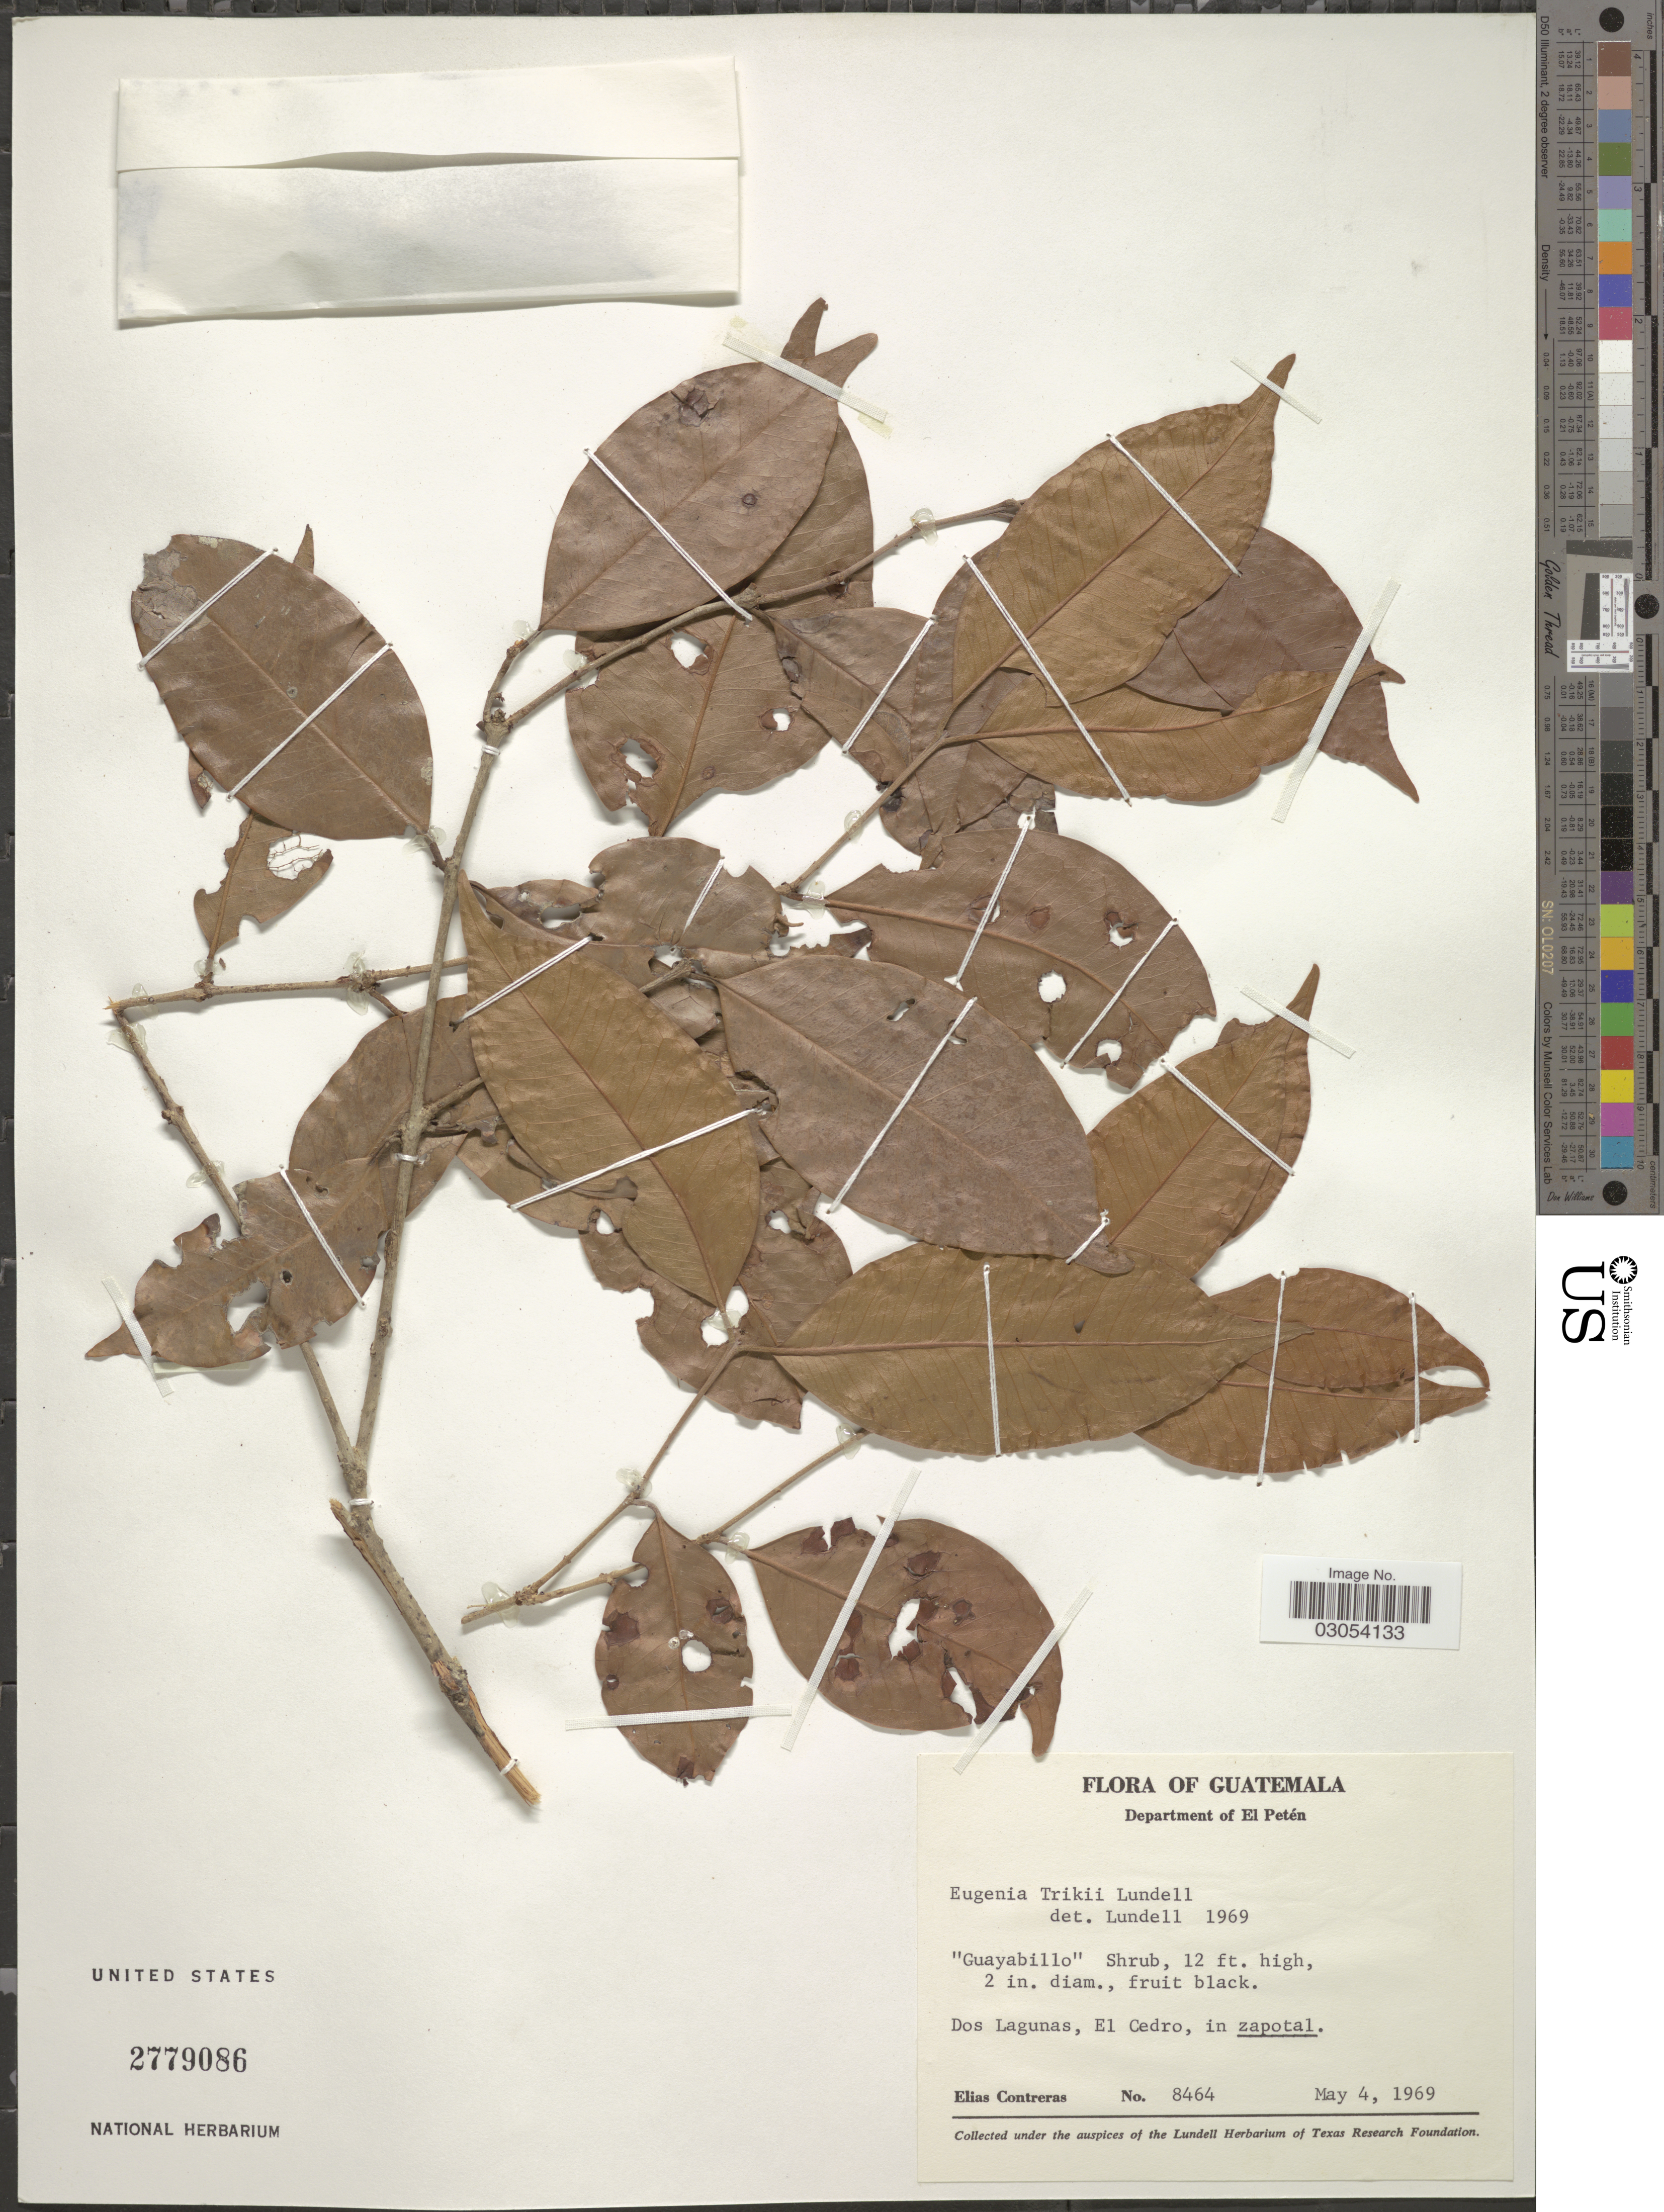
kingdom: Plantae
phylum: Tracheophyta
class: Magnoliopsida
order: Myrtales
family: Myrtaceae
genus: Eugenia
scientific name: Eugenia trikii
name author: Lundell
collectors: E. Contreras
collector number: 8464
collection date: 1969-05-04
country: Guatemala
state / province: El Petén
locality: Department of El Petén. Dos Lagunas, El Cedro, in zapotal.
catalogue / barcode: US 2779086